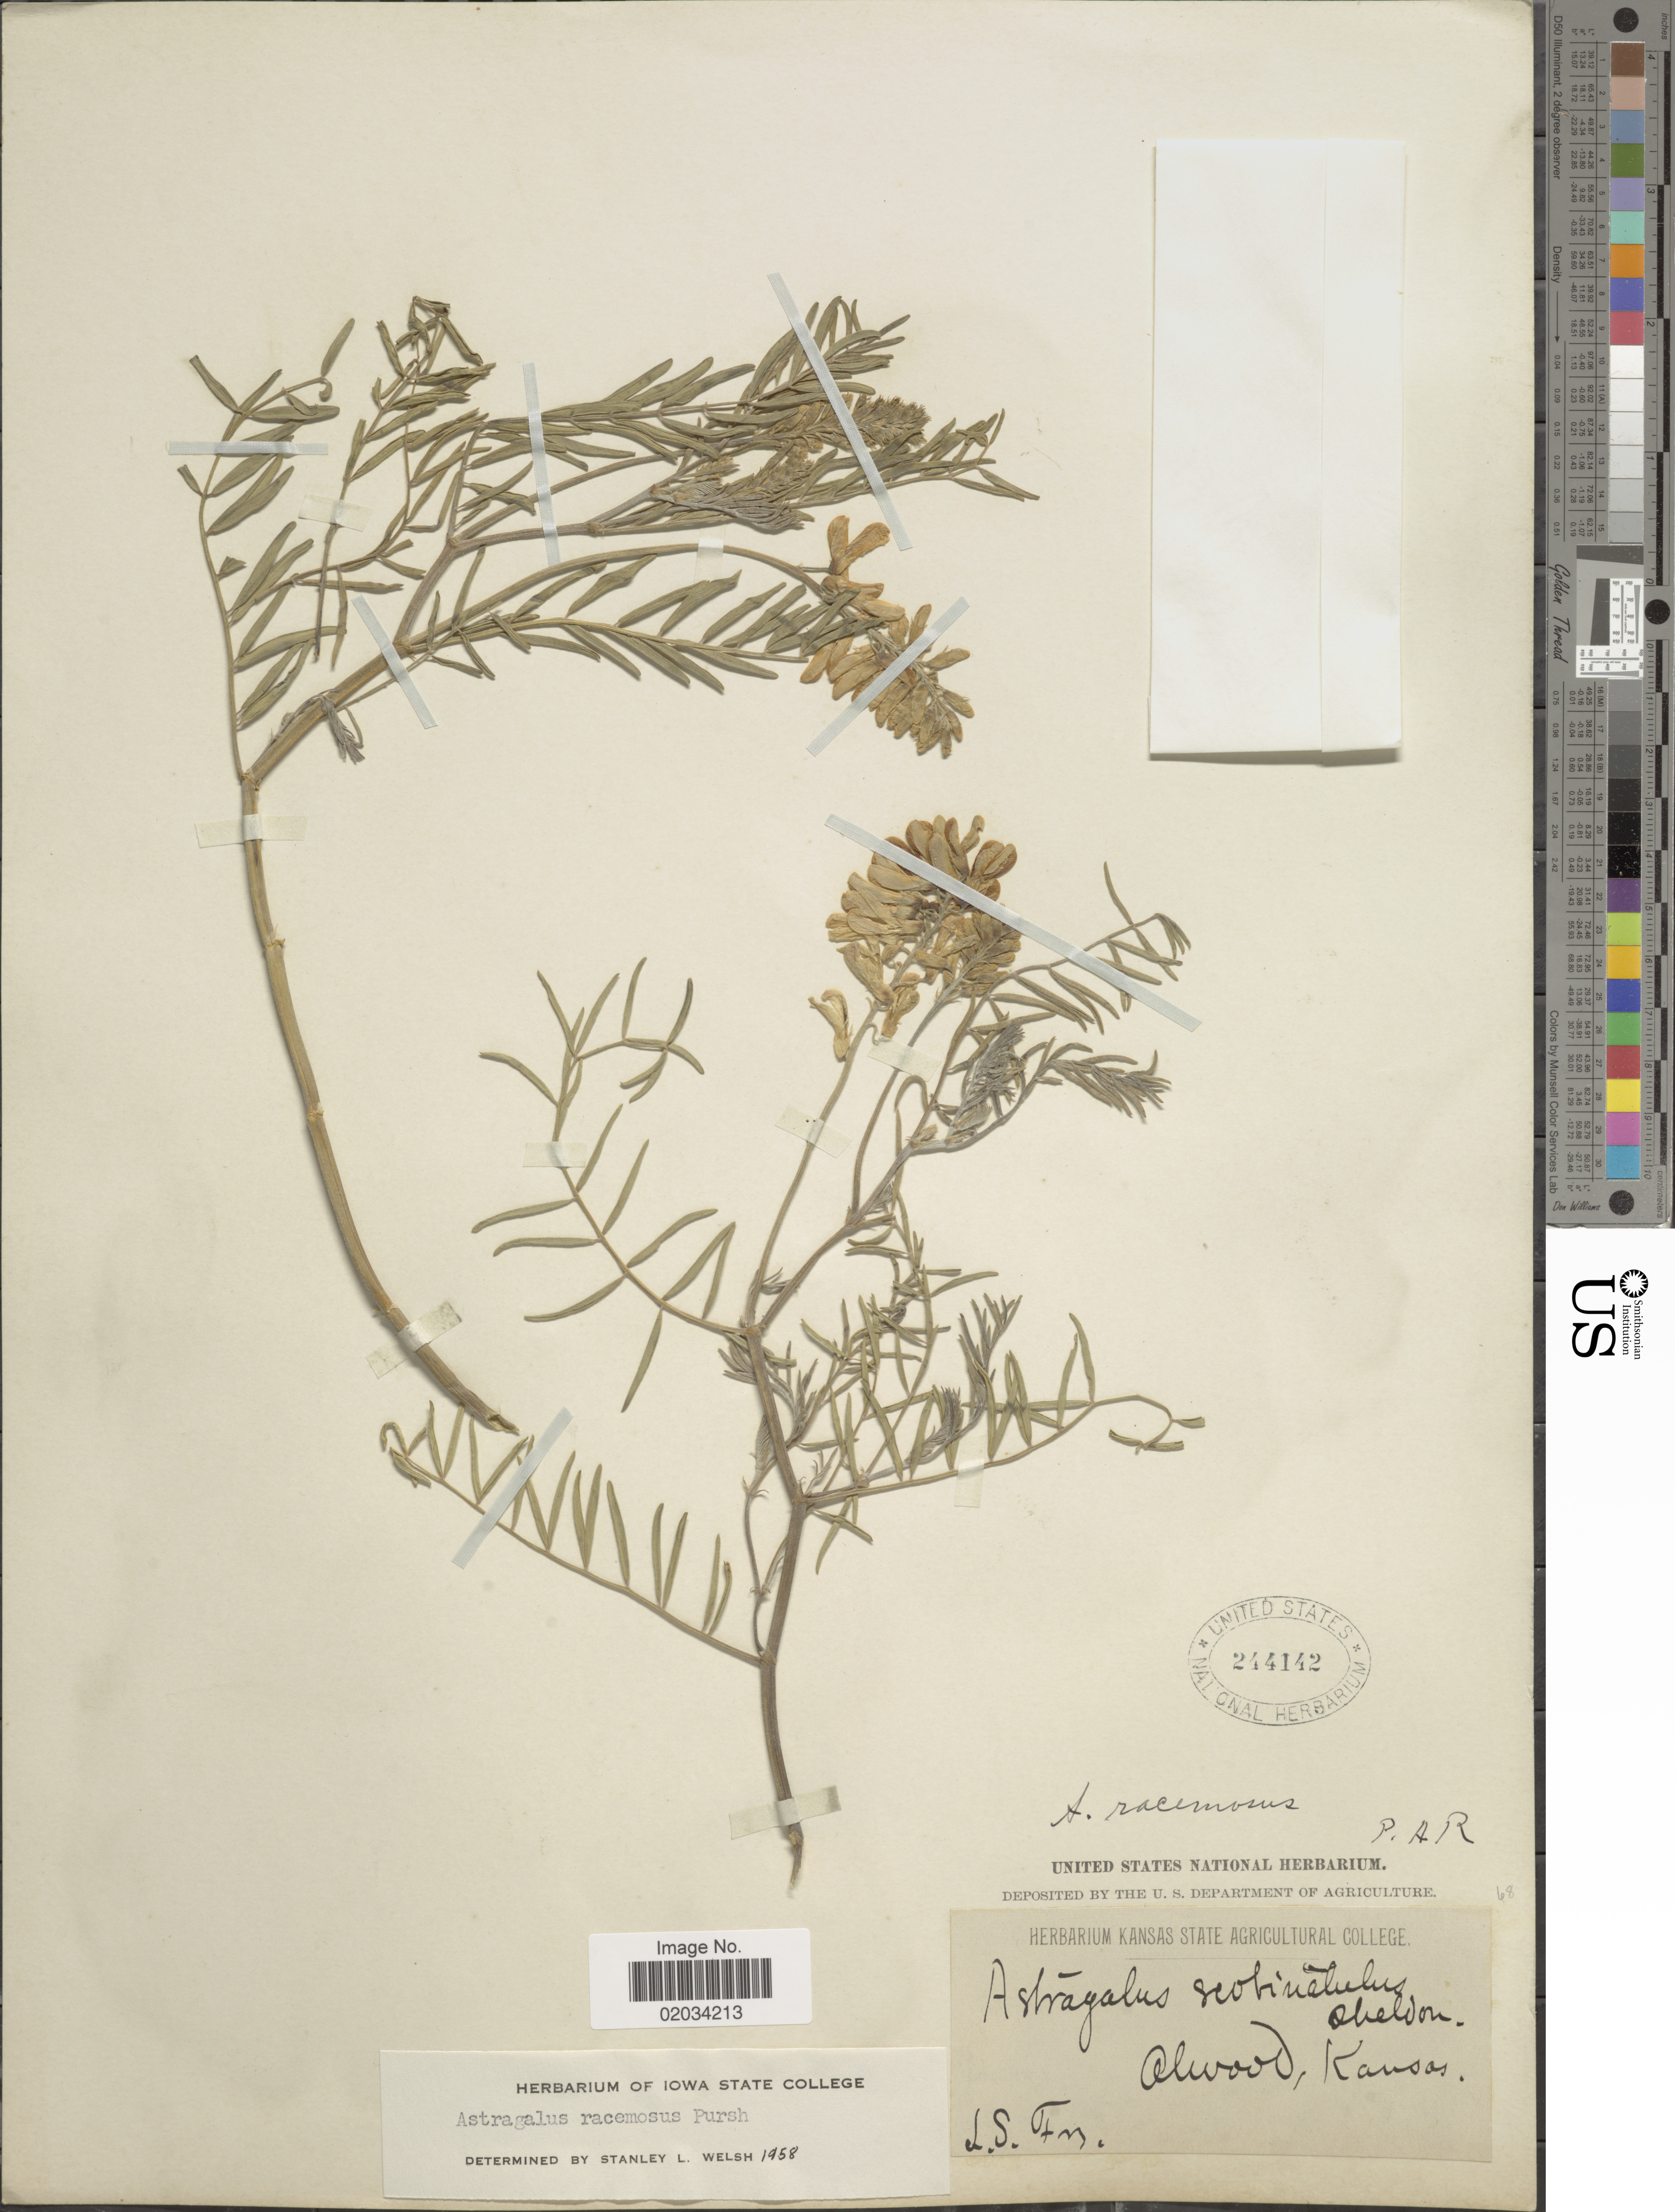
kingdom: Plantae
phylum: Tracheophyta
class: Magnoliopsida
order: Fabales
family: Fabaceae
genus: Astragalus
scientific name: Astragalus racemosus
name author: Pursh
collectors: L. Fry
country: United States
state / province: Kansas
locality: Alwood, Kansas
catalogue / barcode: US 244142